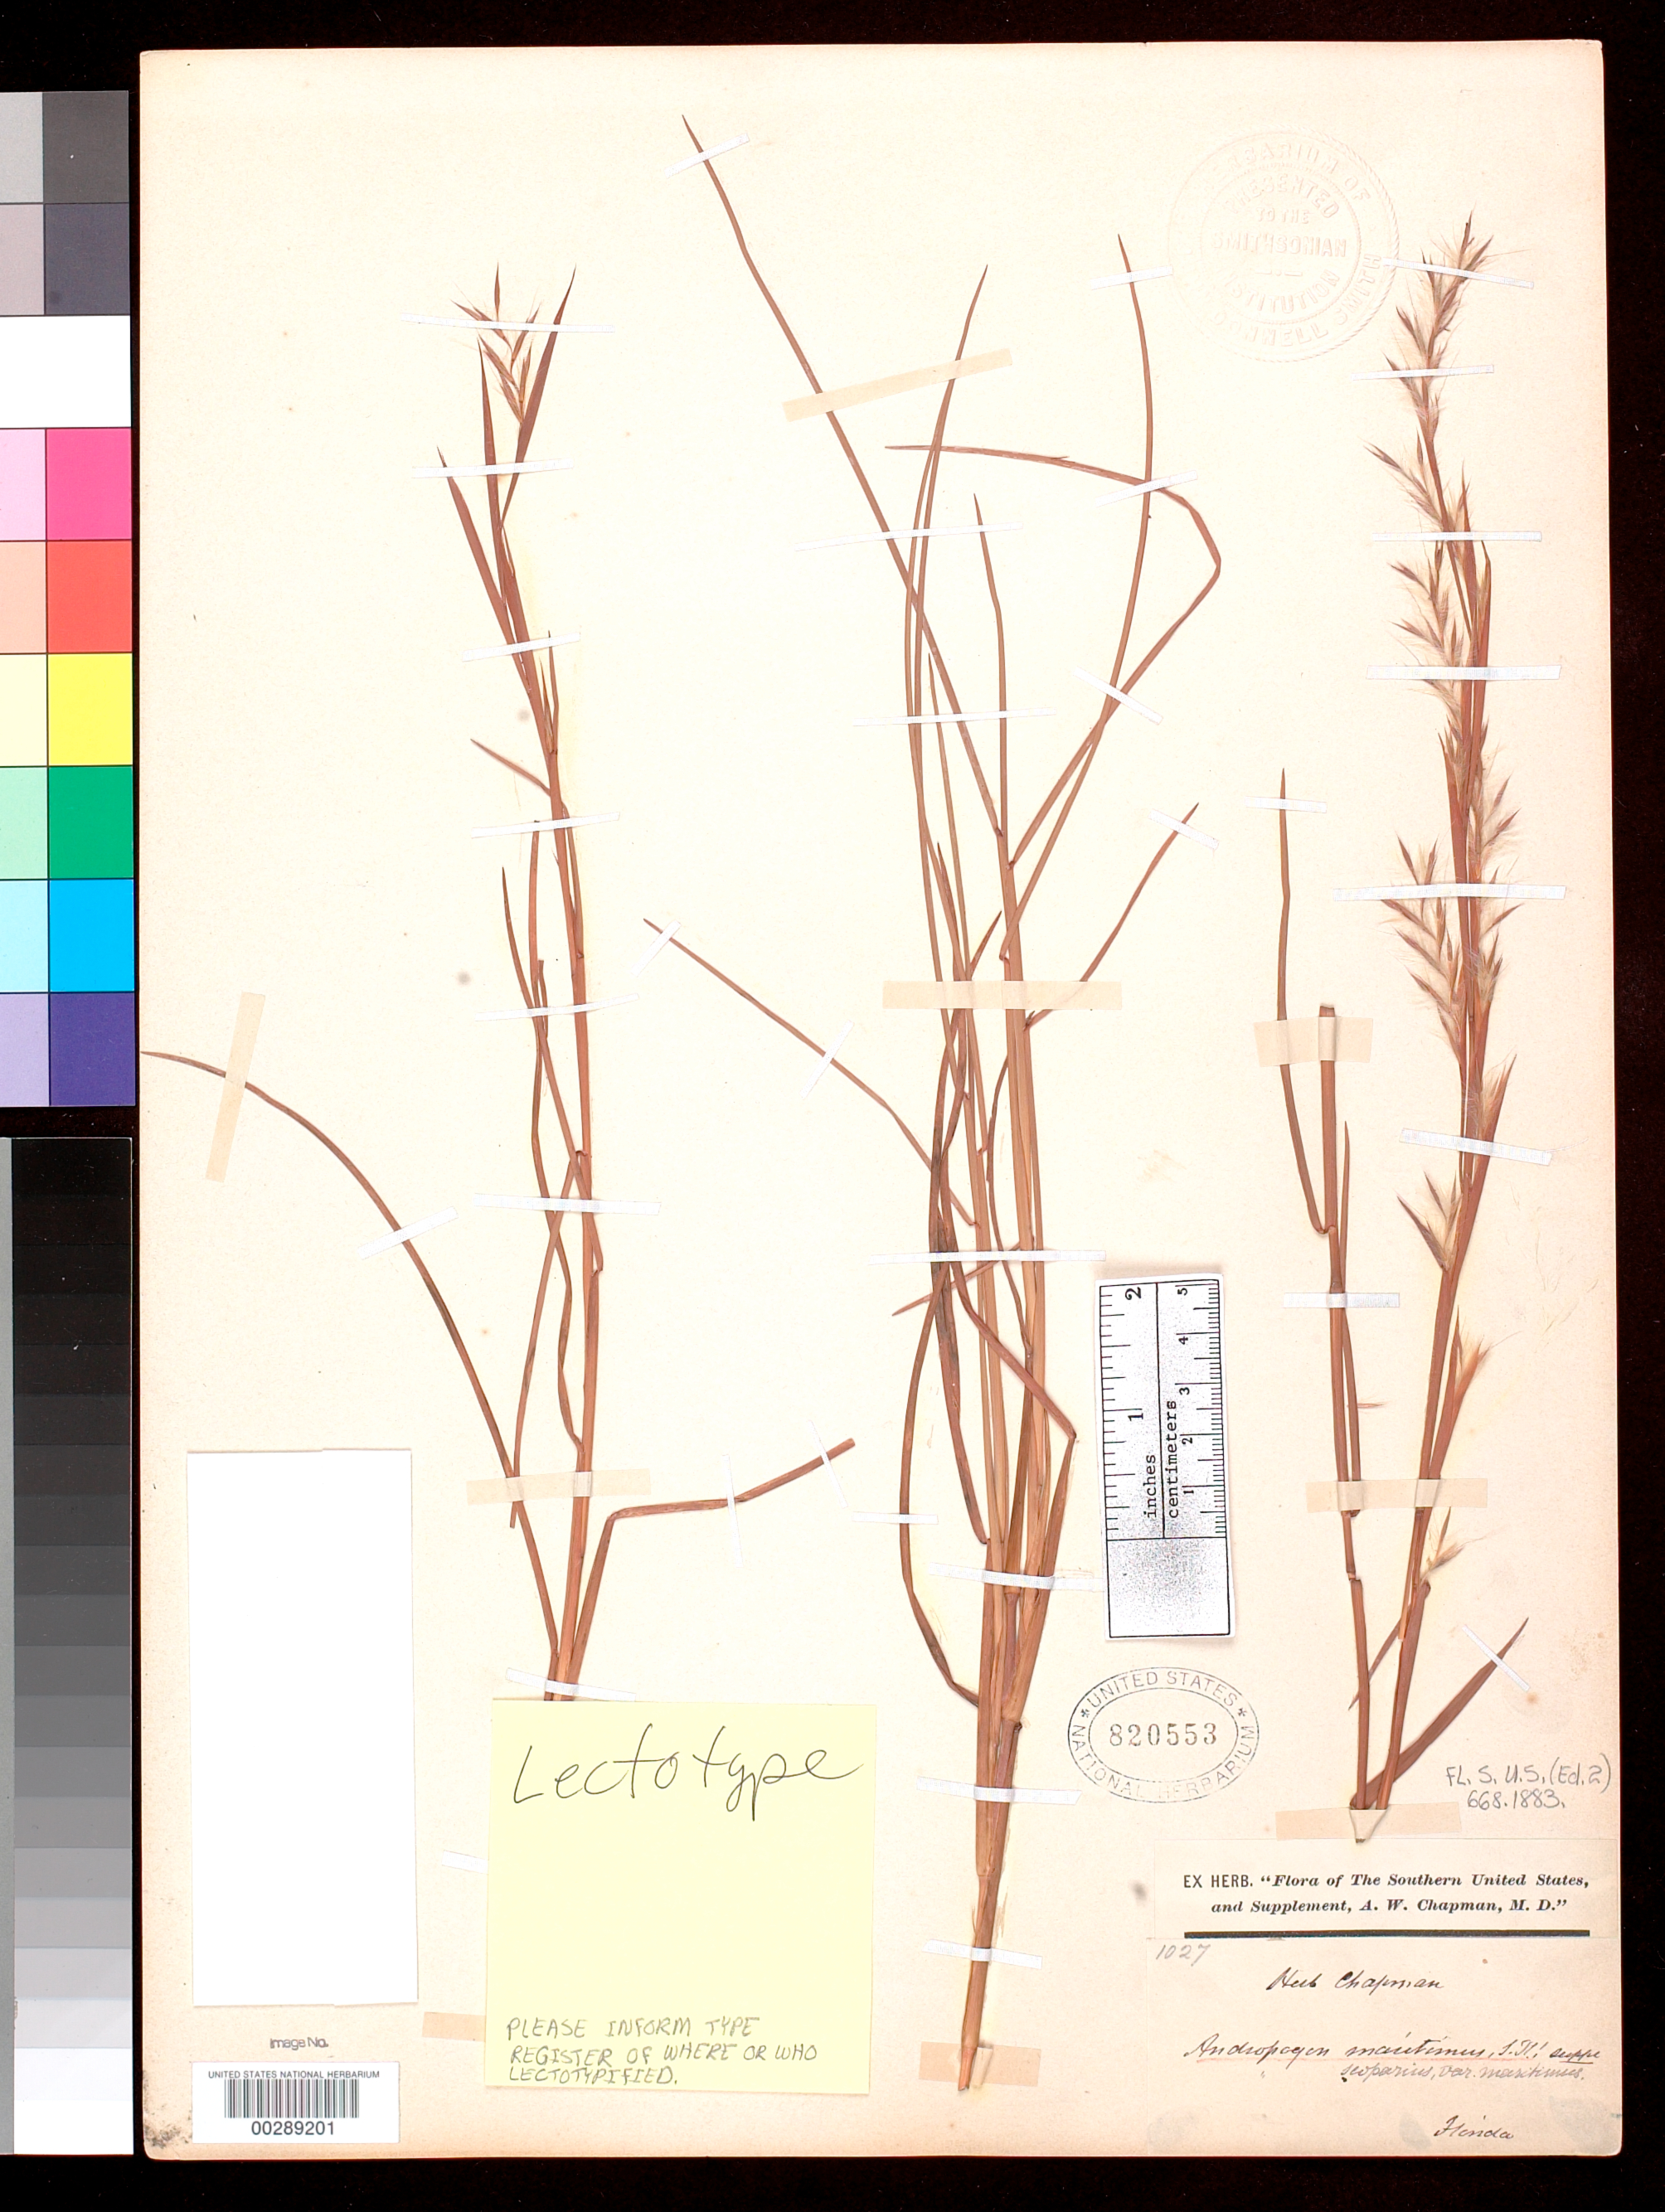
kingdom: Plantae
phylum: Tracheophyta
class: Liliopsida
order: Poales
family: Poaceae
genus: Andropogon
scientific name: Andropogon maritimus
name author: Chapm.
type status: Isotype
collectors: A. W. Chapman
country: United States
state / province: Florida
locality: West Florida.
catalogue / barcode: US 820553